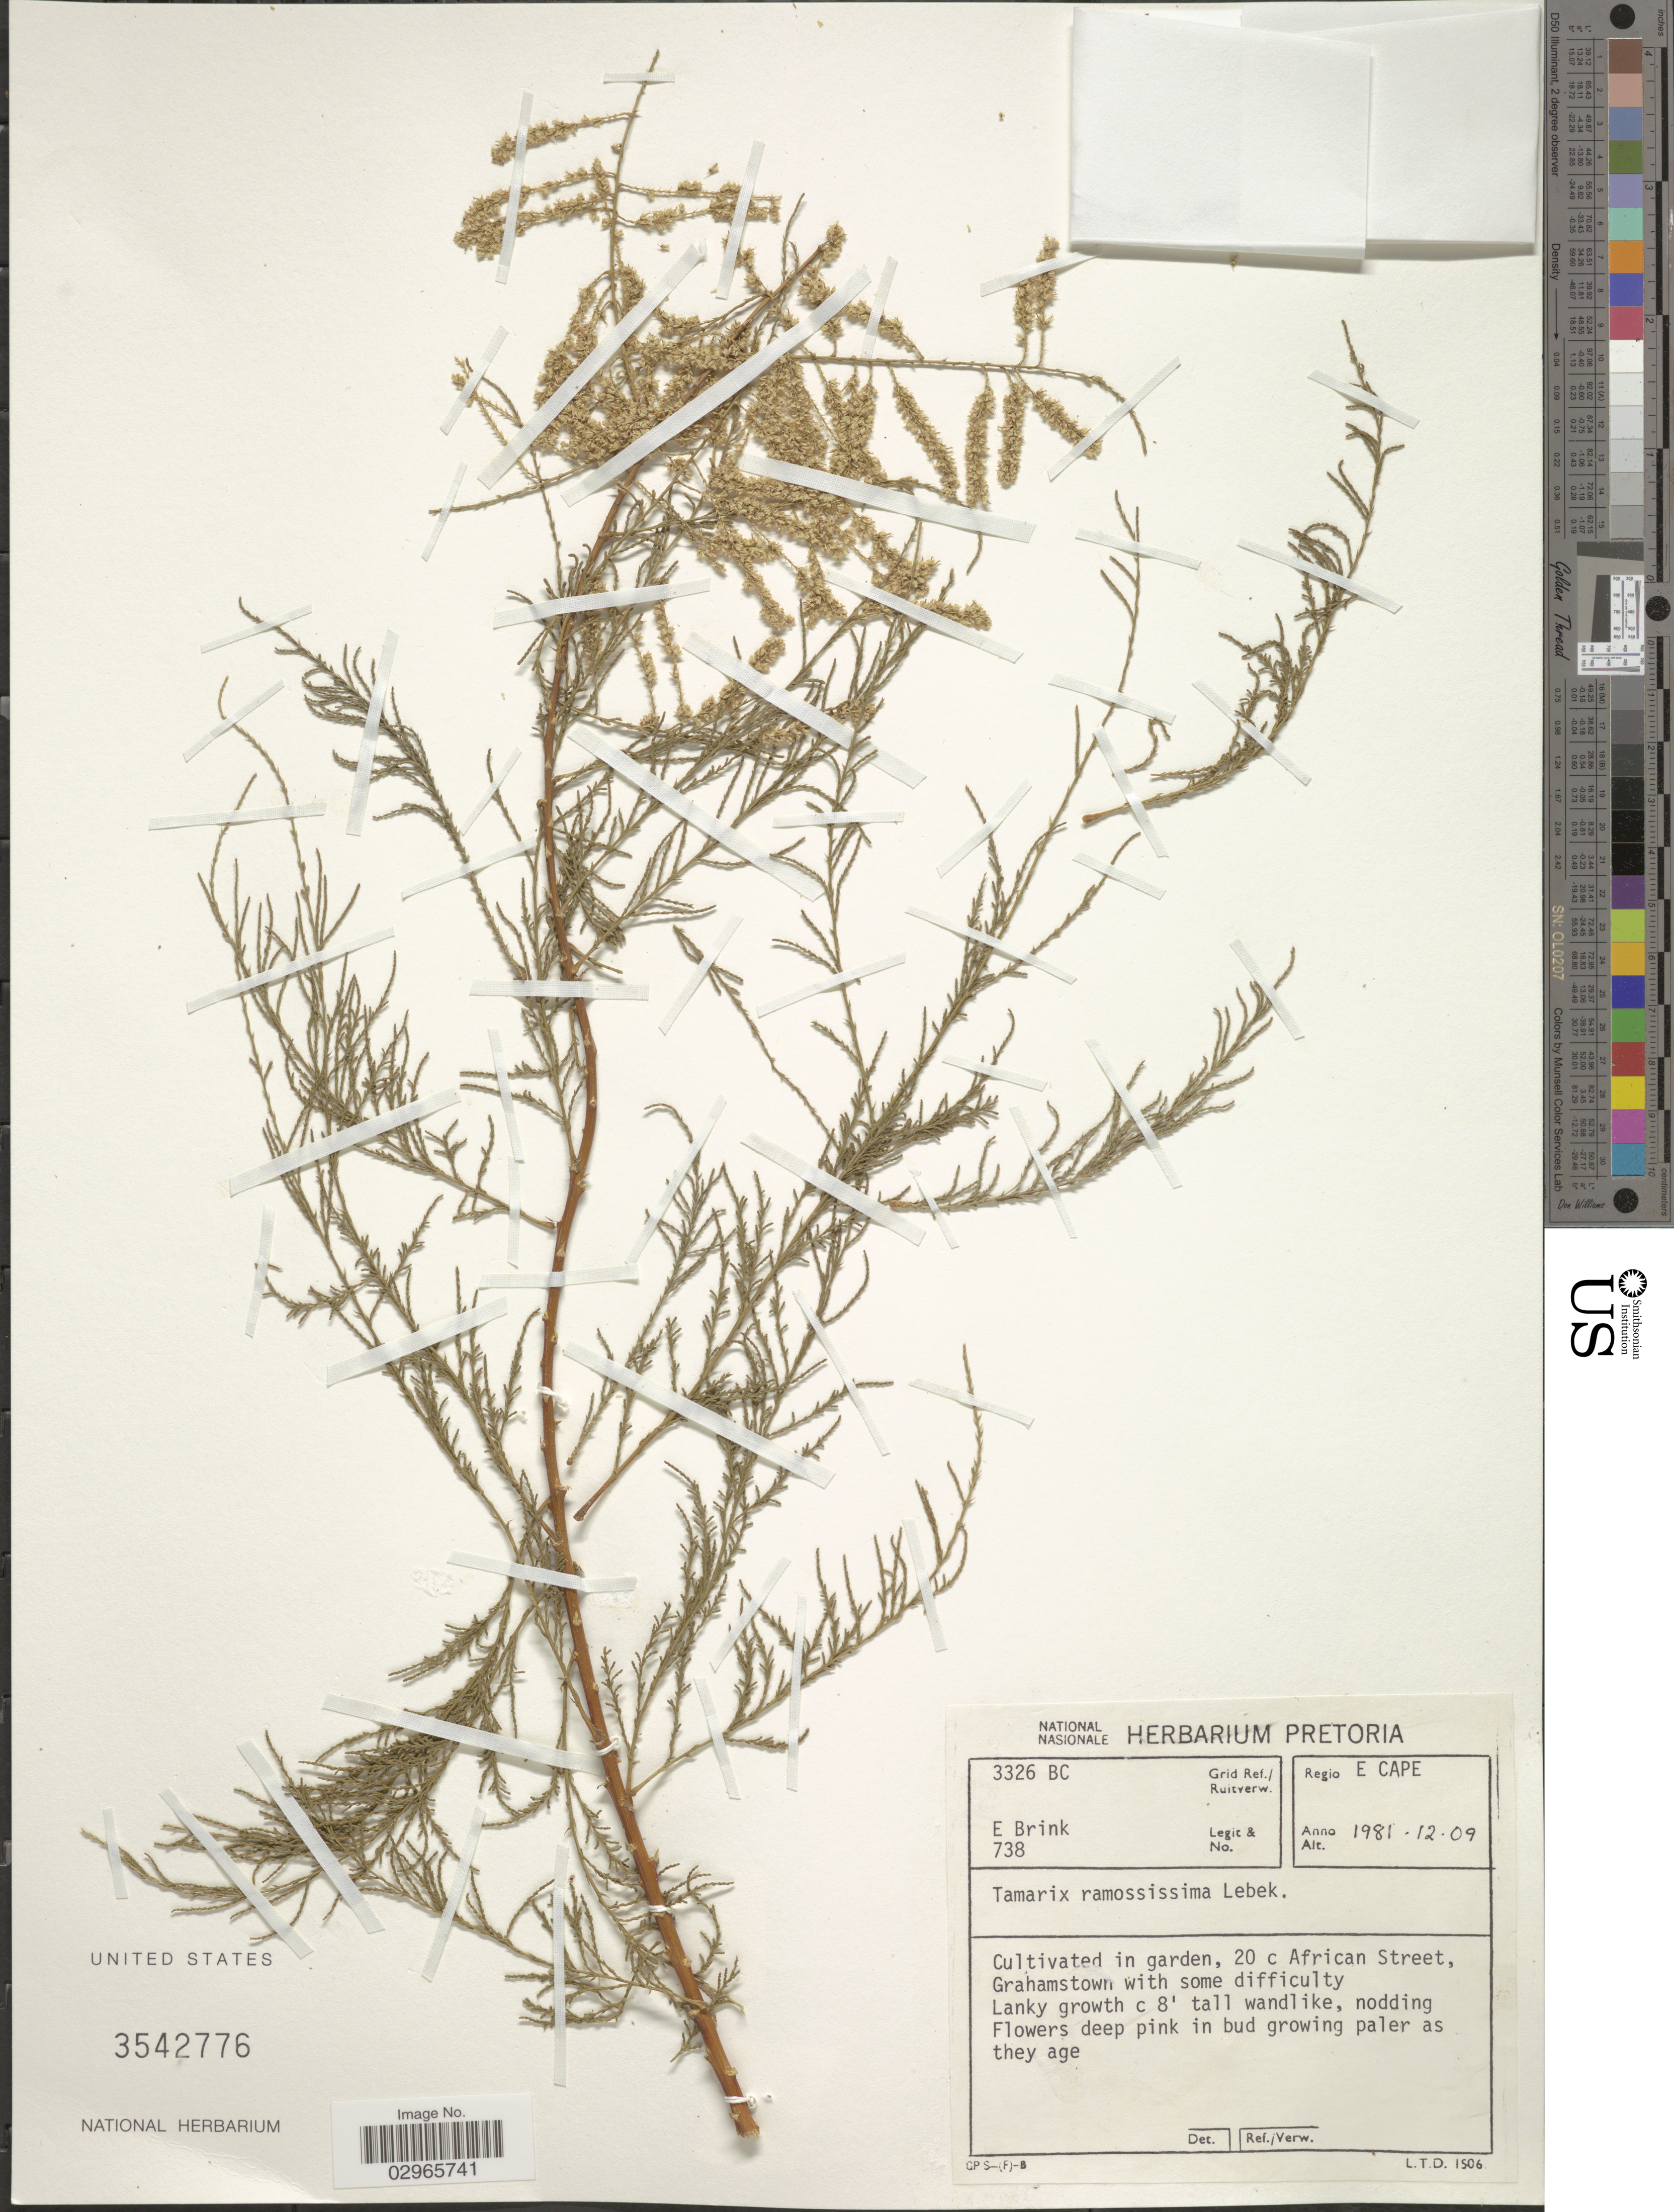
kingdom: Plantae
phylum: Tracheophyta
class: Magnoliopsida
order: Caryophyllales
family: Tamaricaceae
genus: Tamarix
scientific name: Tamarix ramosissima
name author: Ledeb.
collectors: E. Brink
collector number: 738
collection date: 1981-12-09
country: South Africa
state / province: Eastern Cape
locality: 3326 BC Grid Ref., Regio E Cape. Cultivated in garden, 20 c African Street, Grahamstown.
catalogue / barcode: US 3542776